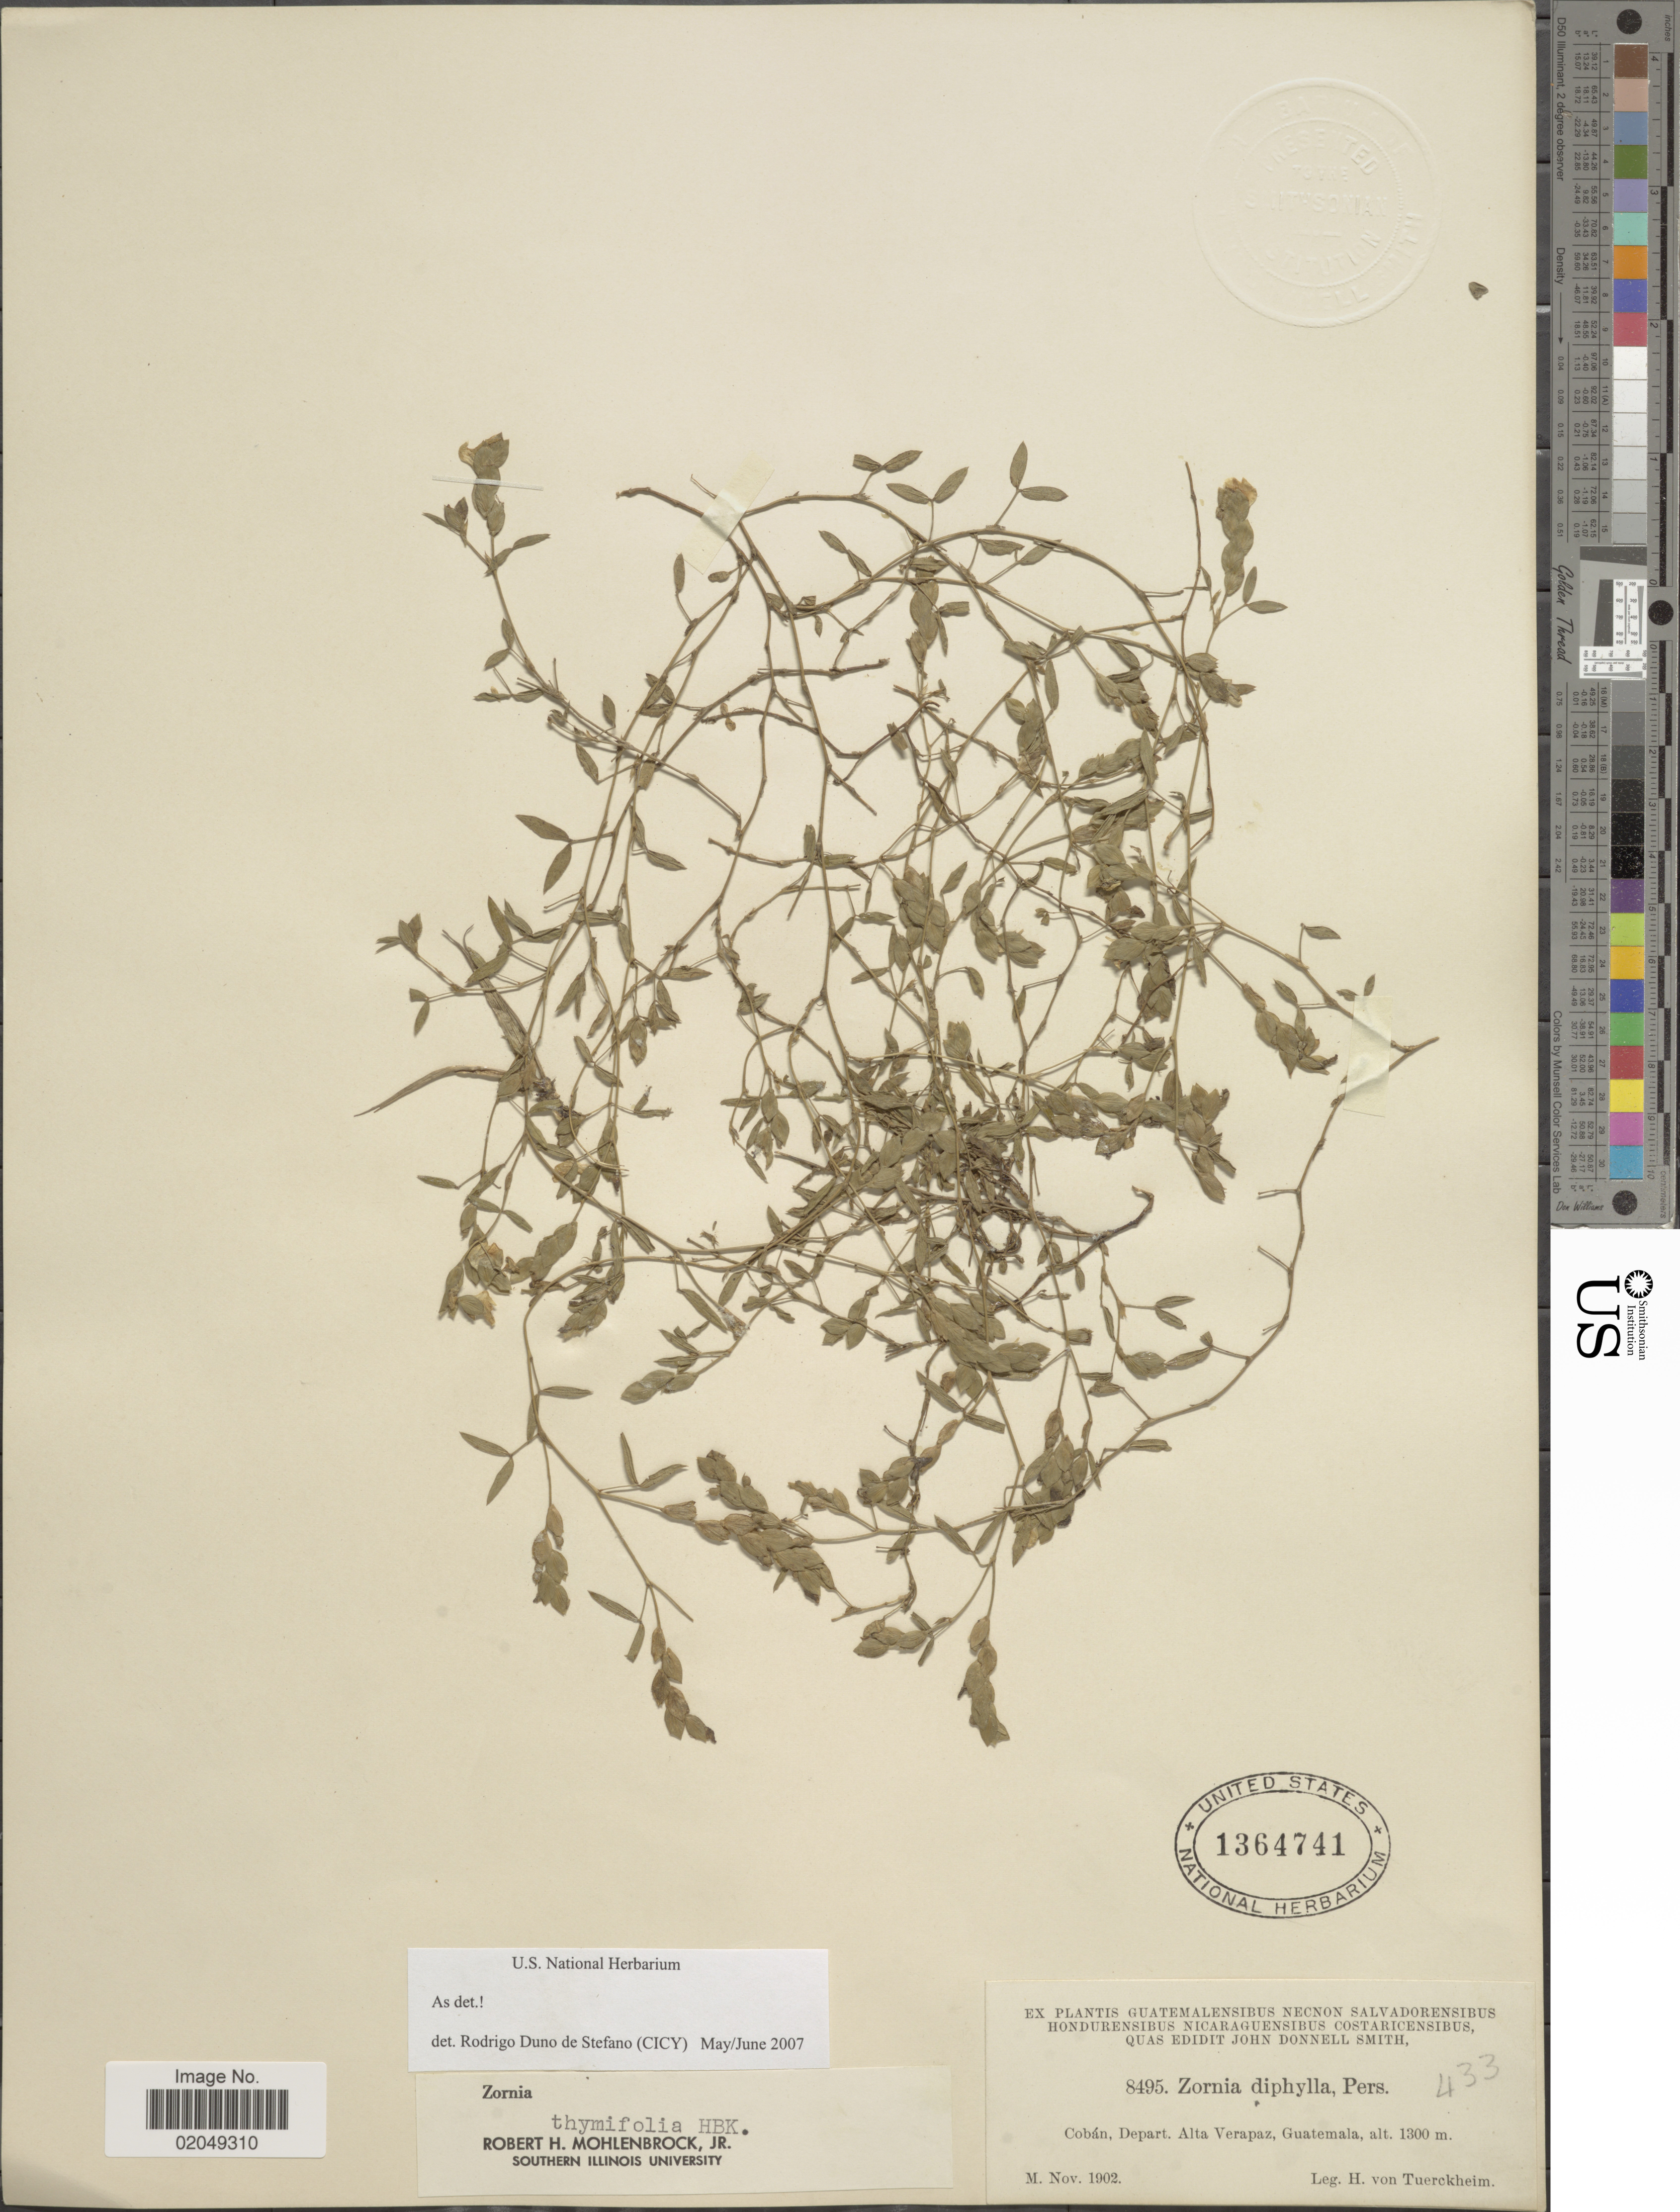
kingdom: Plantae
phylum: Tracheophyta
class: Magnoliopsida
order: Fabales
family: Fabaceae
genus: Zornia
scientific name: Zornia thymifolia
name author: Kunth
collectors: H. von Türckheim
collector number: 8495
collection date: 1902-12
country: Guatemala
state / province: Alta Verapaz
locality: Coban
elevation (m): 1300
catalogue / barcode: US 1364741